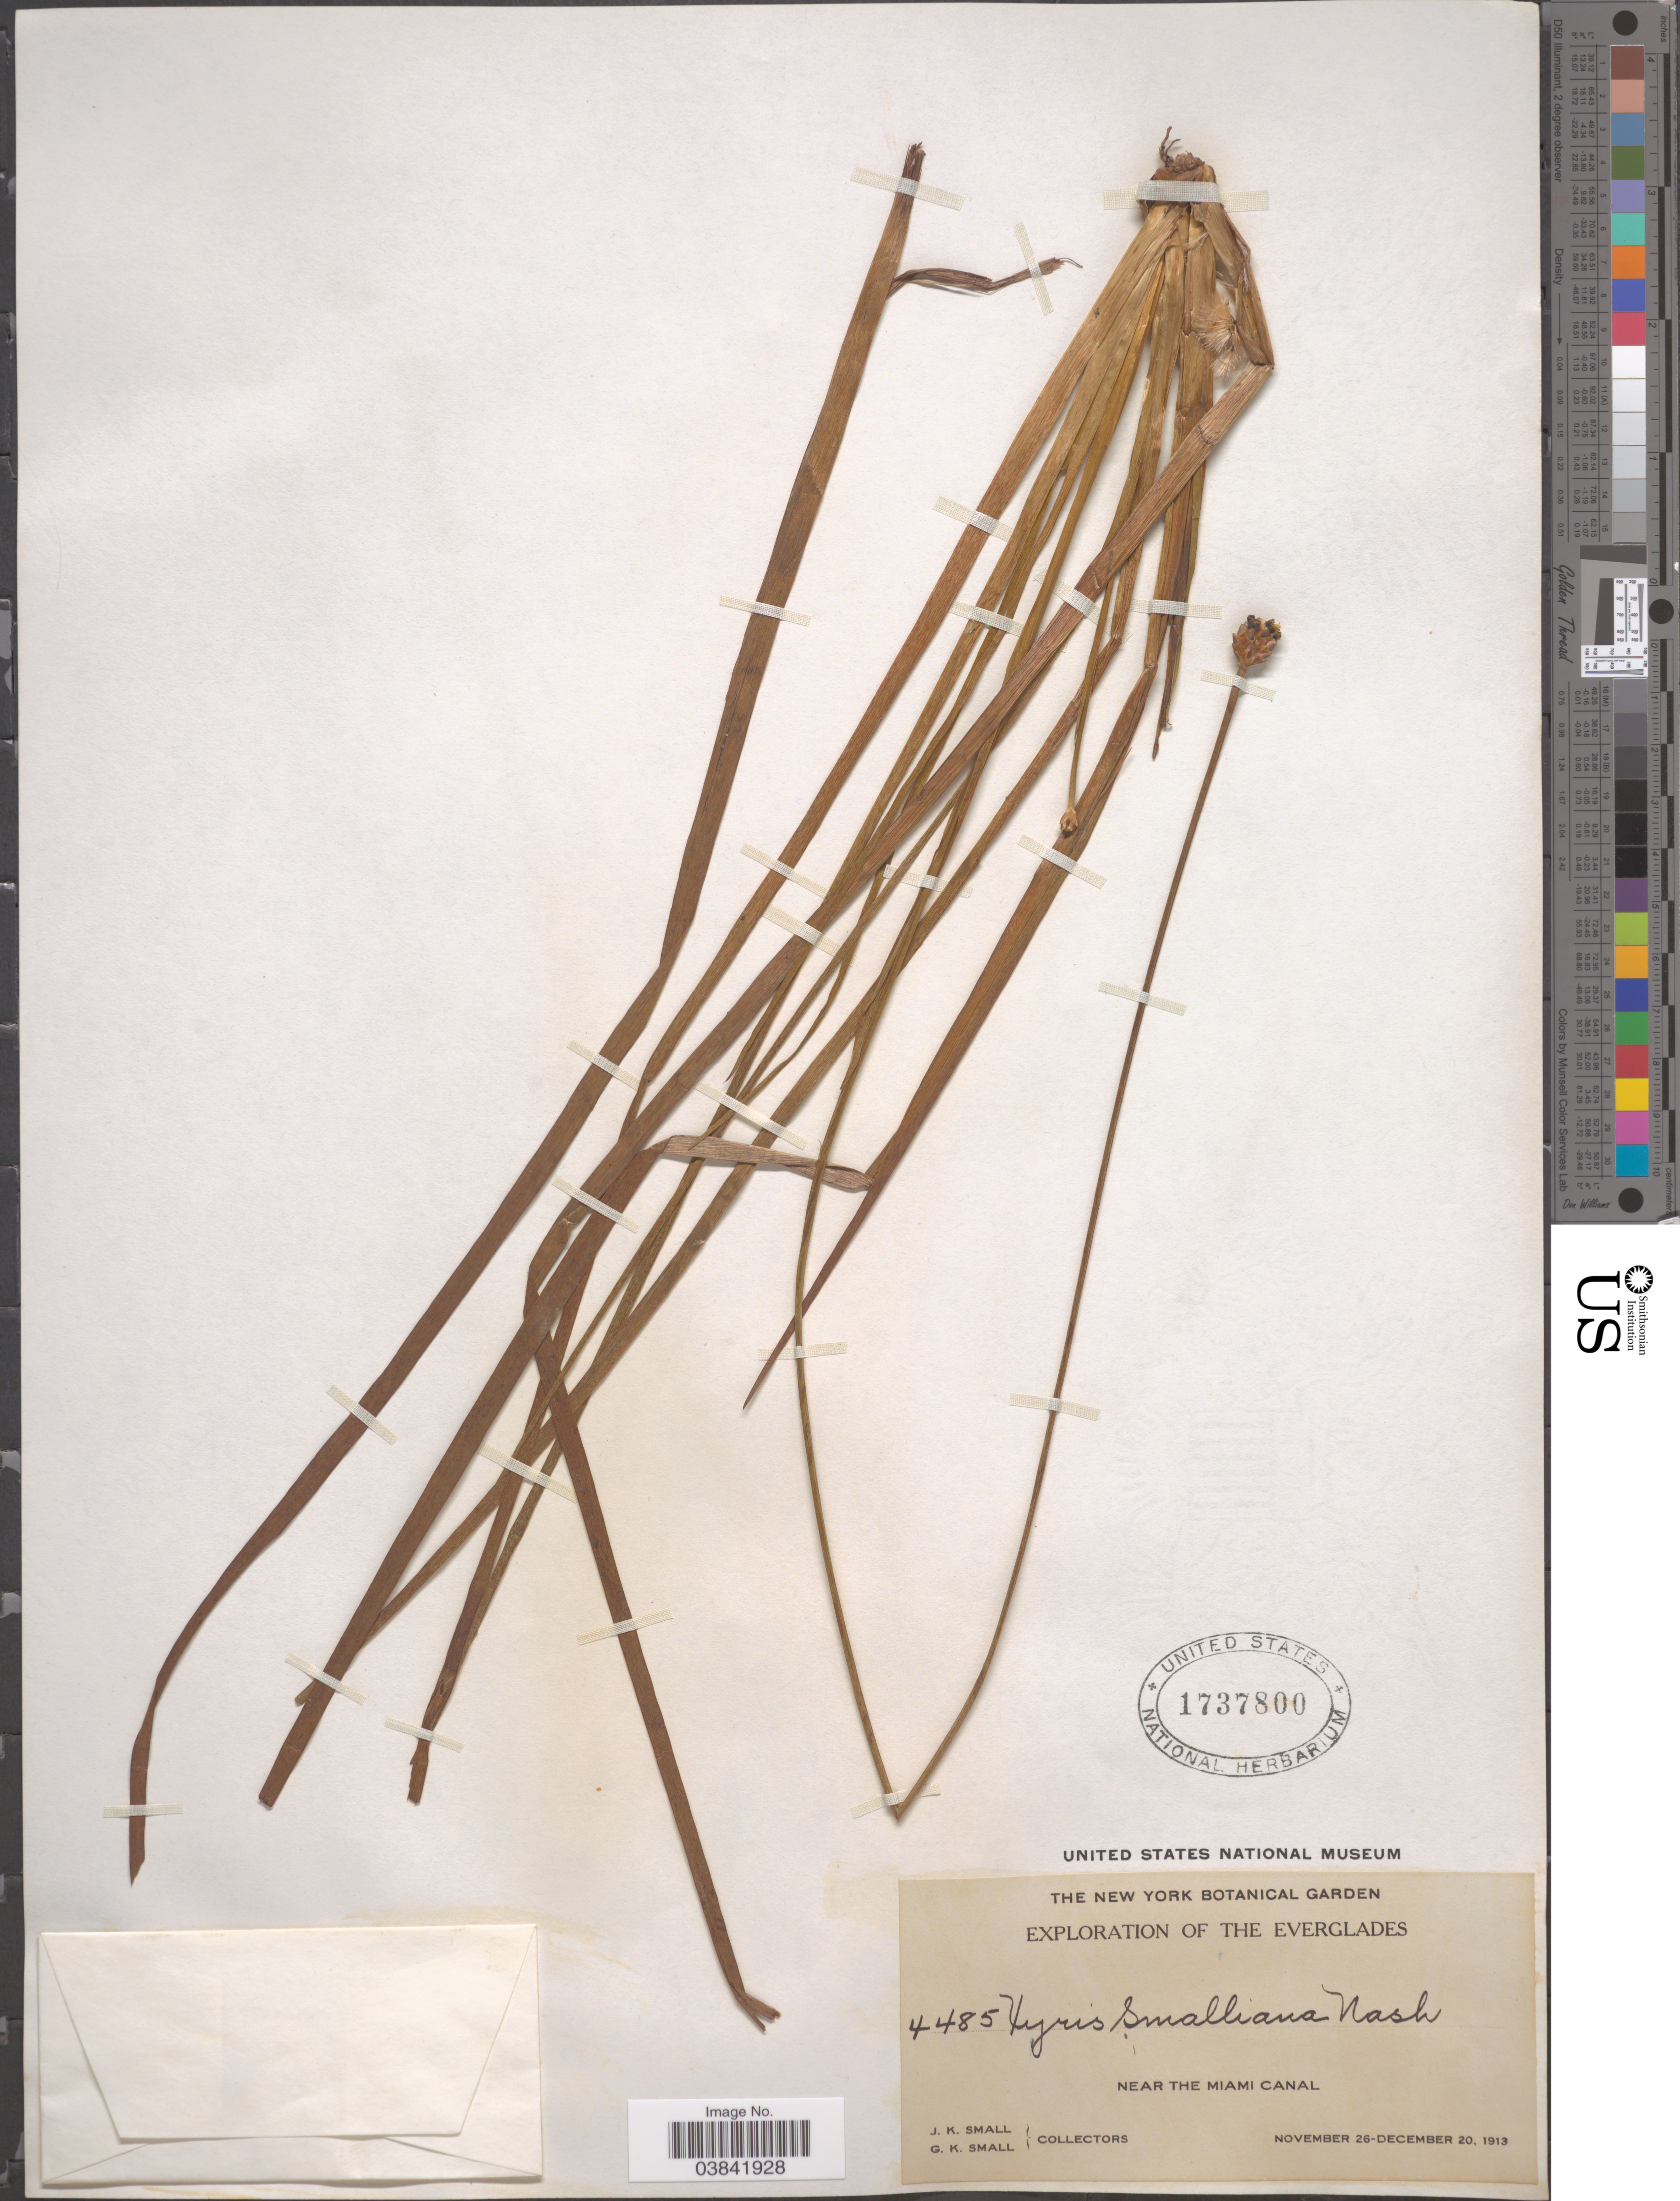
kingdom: Plantae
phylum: Tracheophyta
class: Liliopsida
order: Poales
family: Xyridaceae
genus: Xyris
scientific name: Xyris smalliana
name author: Nash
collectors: J. K. Small & G. K. Small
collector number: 4485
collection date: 1913-11-26/1913-12-20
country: United States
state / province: Florida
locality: The Everglades. Near the Miami Canal.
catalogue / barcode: US 1737800